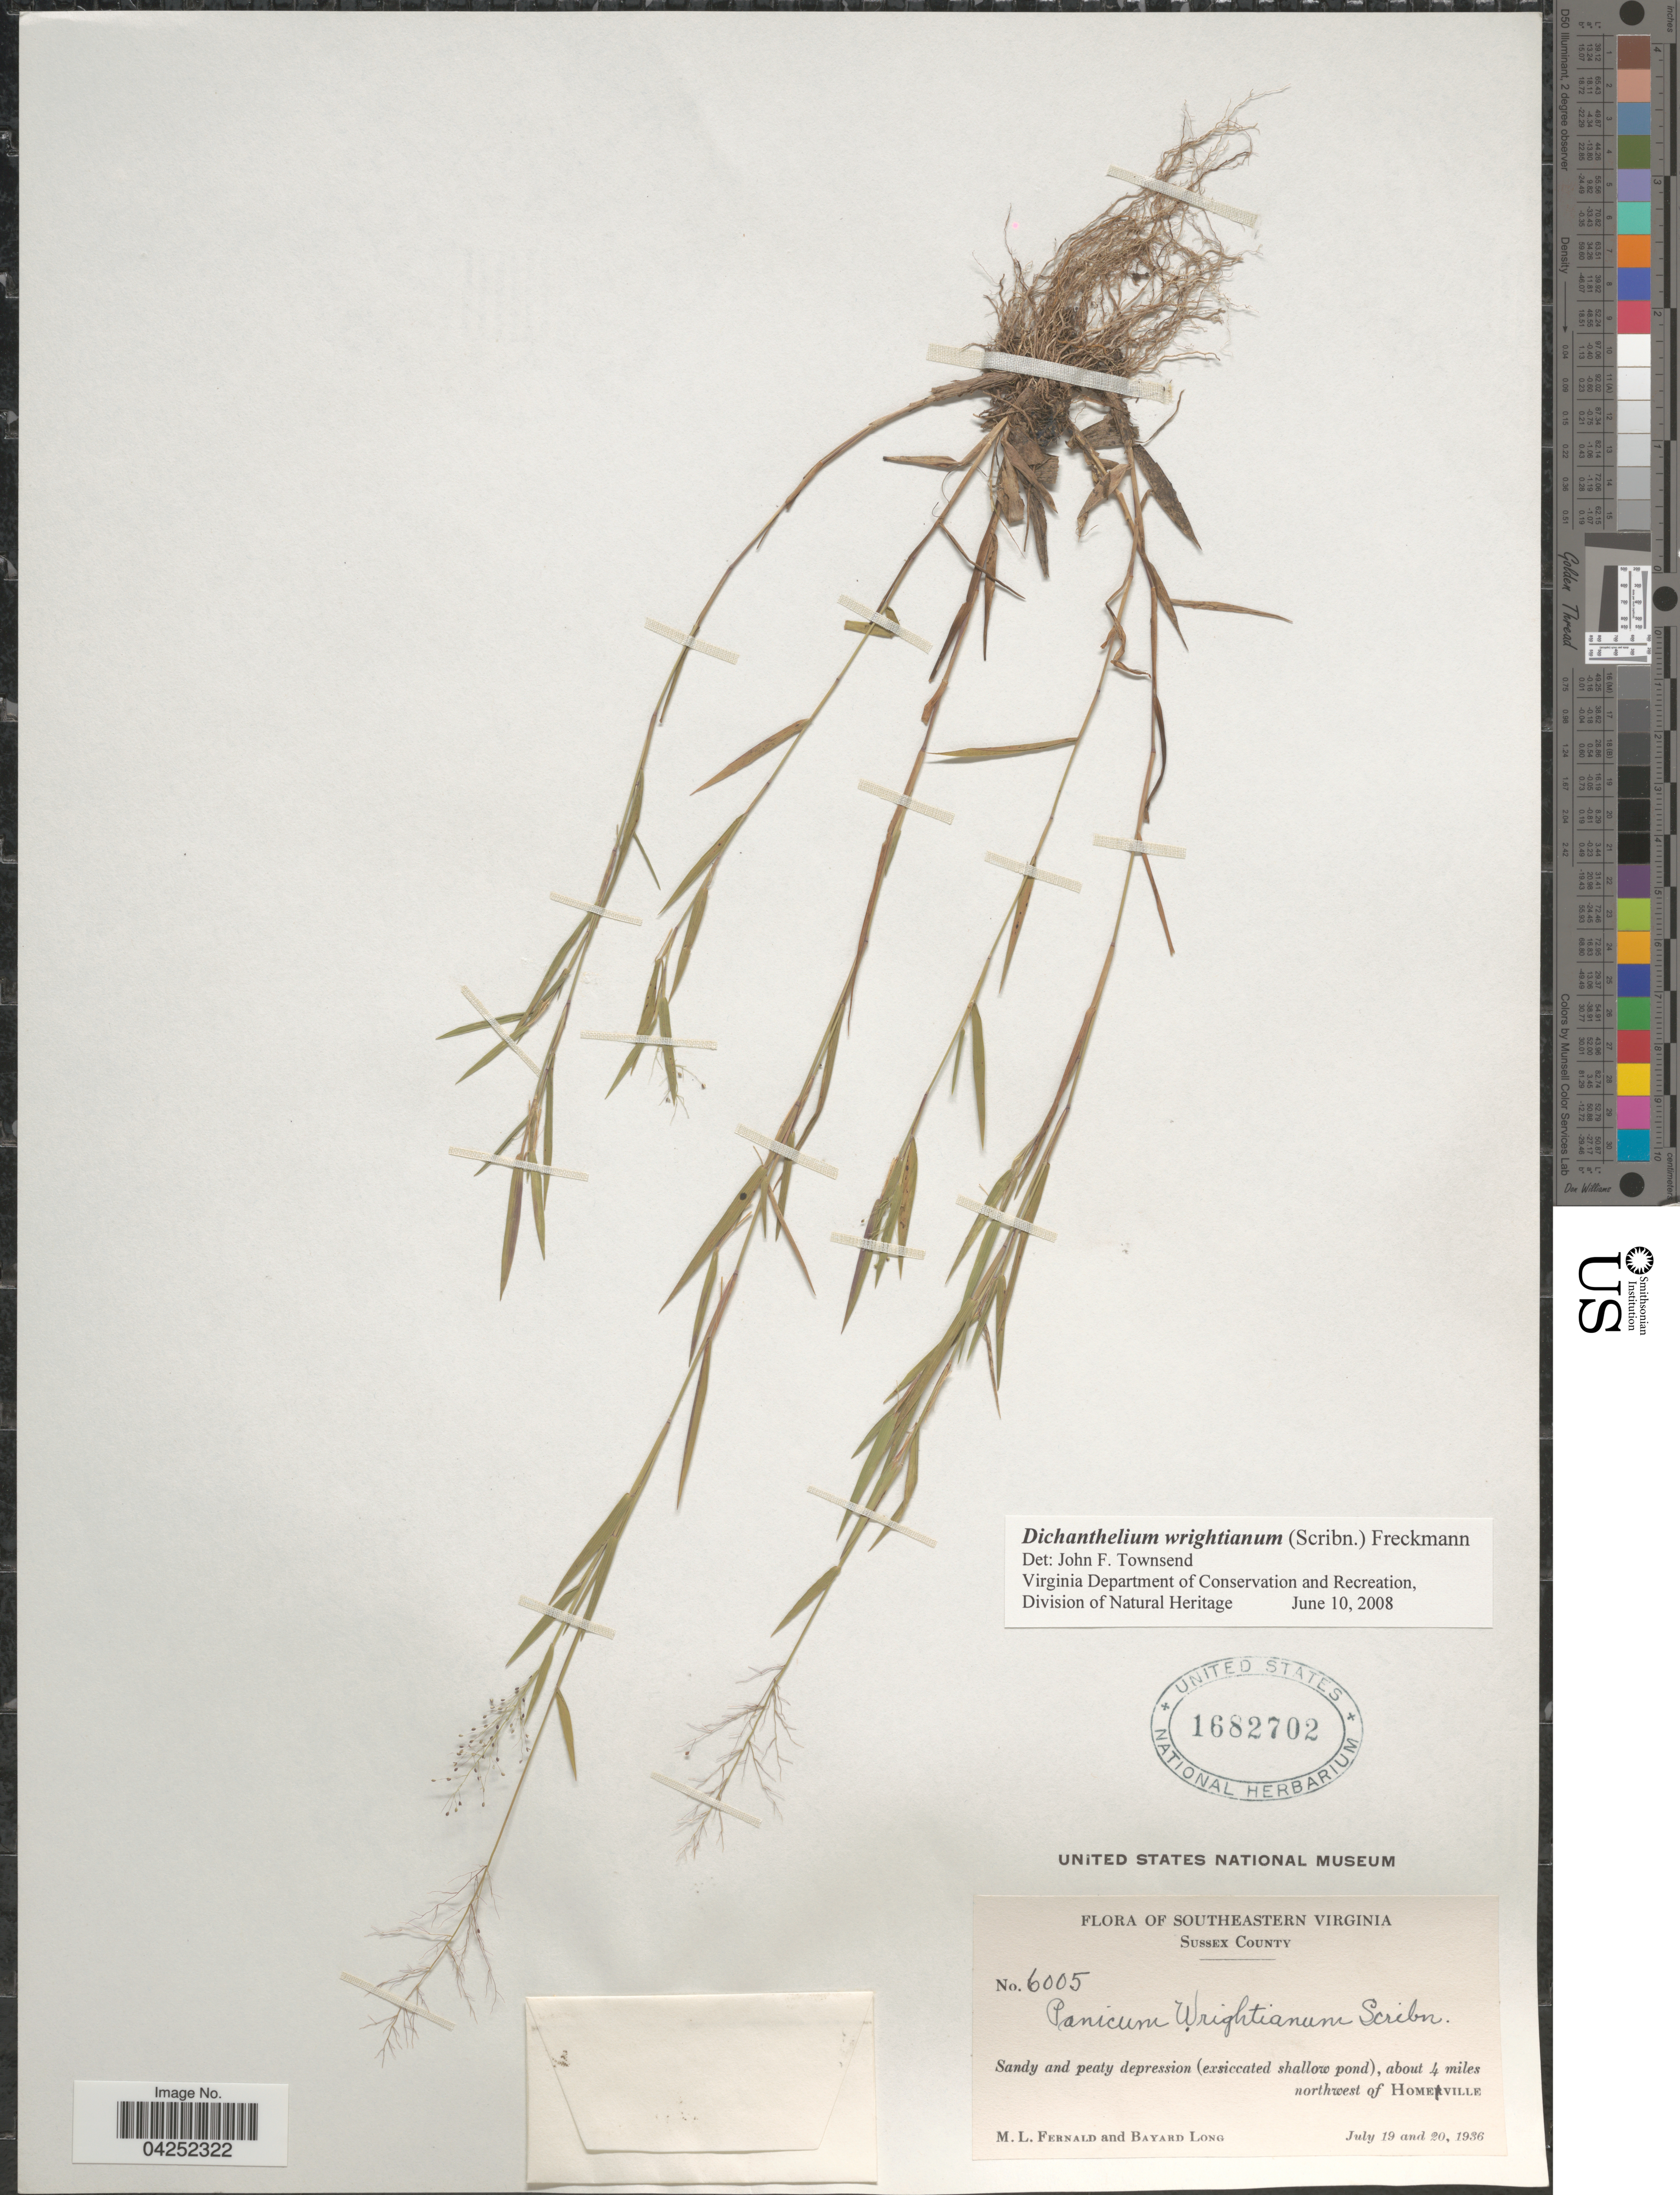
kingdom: Plantae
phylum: Tracheophyta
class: Liliopsida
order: Poales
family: Poaceae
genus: Dichanthelium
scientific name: Dichanthelium acuminatum var. longiligulatum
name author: (Nash) Gould & C.A. Clark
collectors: M. L. Fernald & B. Long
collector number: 6005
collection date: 1936-07-19/1936-07-20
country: United States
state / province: Virginia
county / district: Sussex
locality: Southeastern Virginia. Sussex County. Sandy and peaty depression (exsiccated shallow pond), about 4 miles northwest of Homeville.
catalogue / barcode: US 1682702